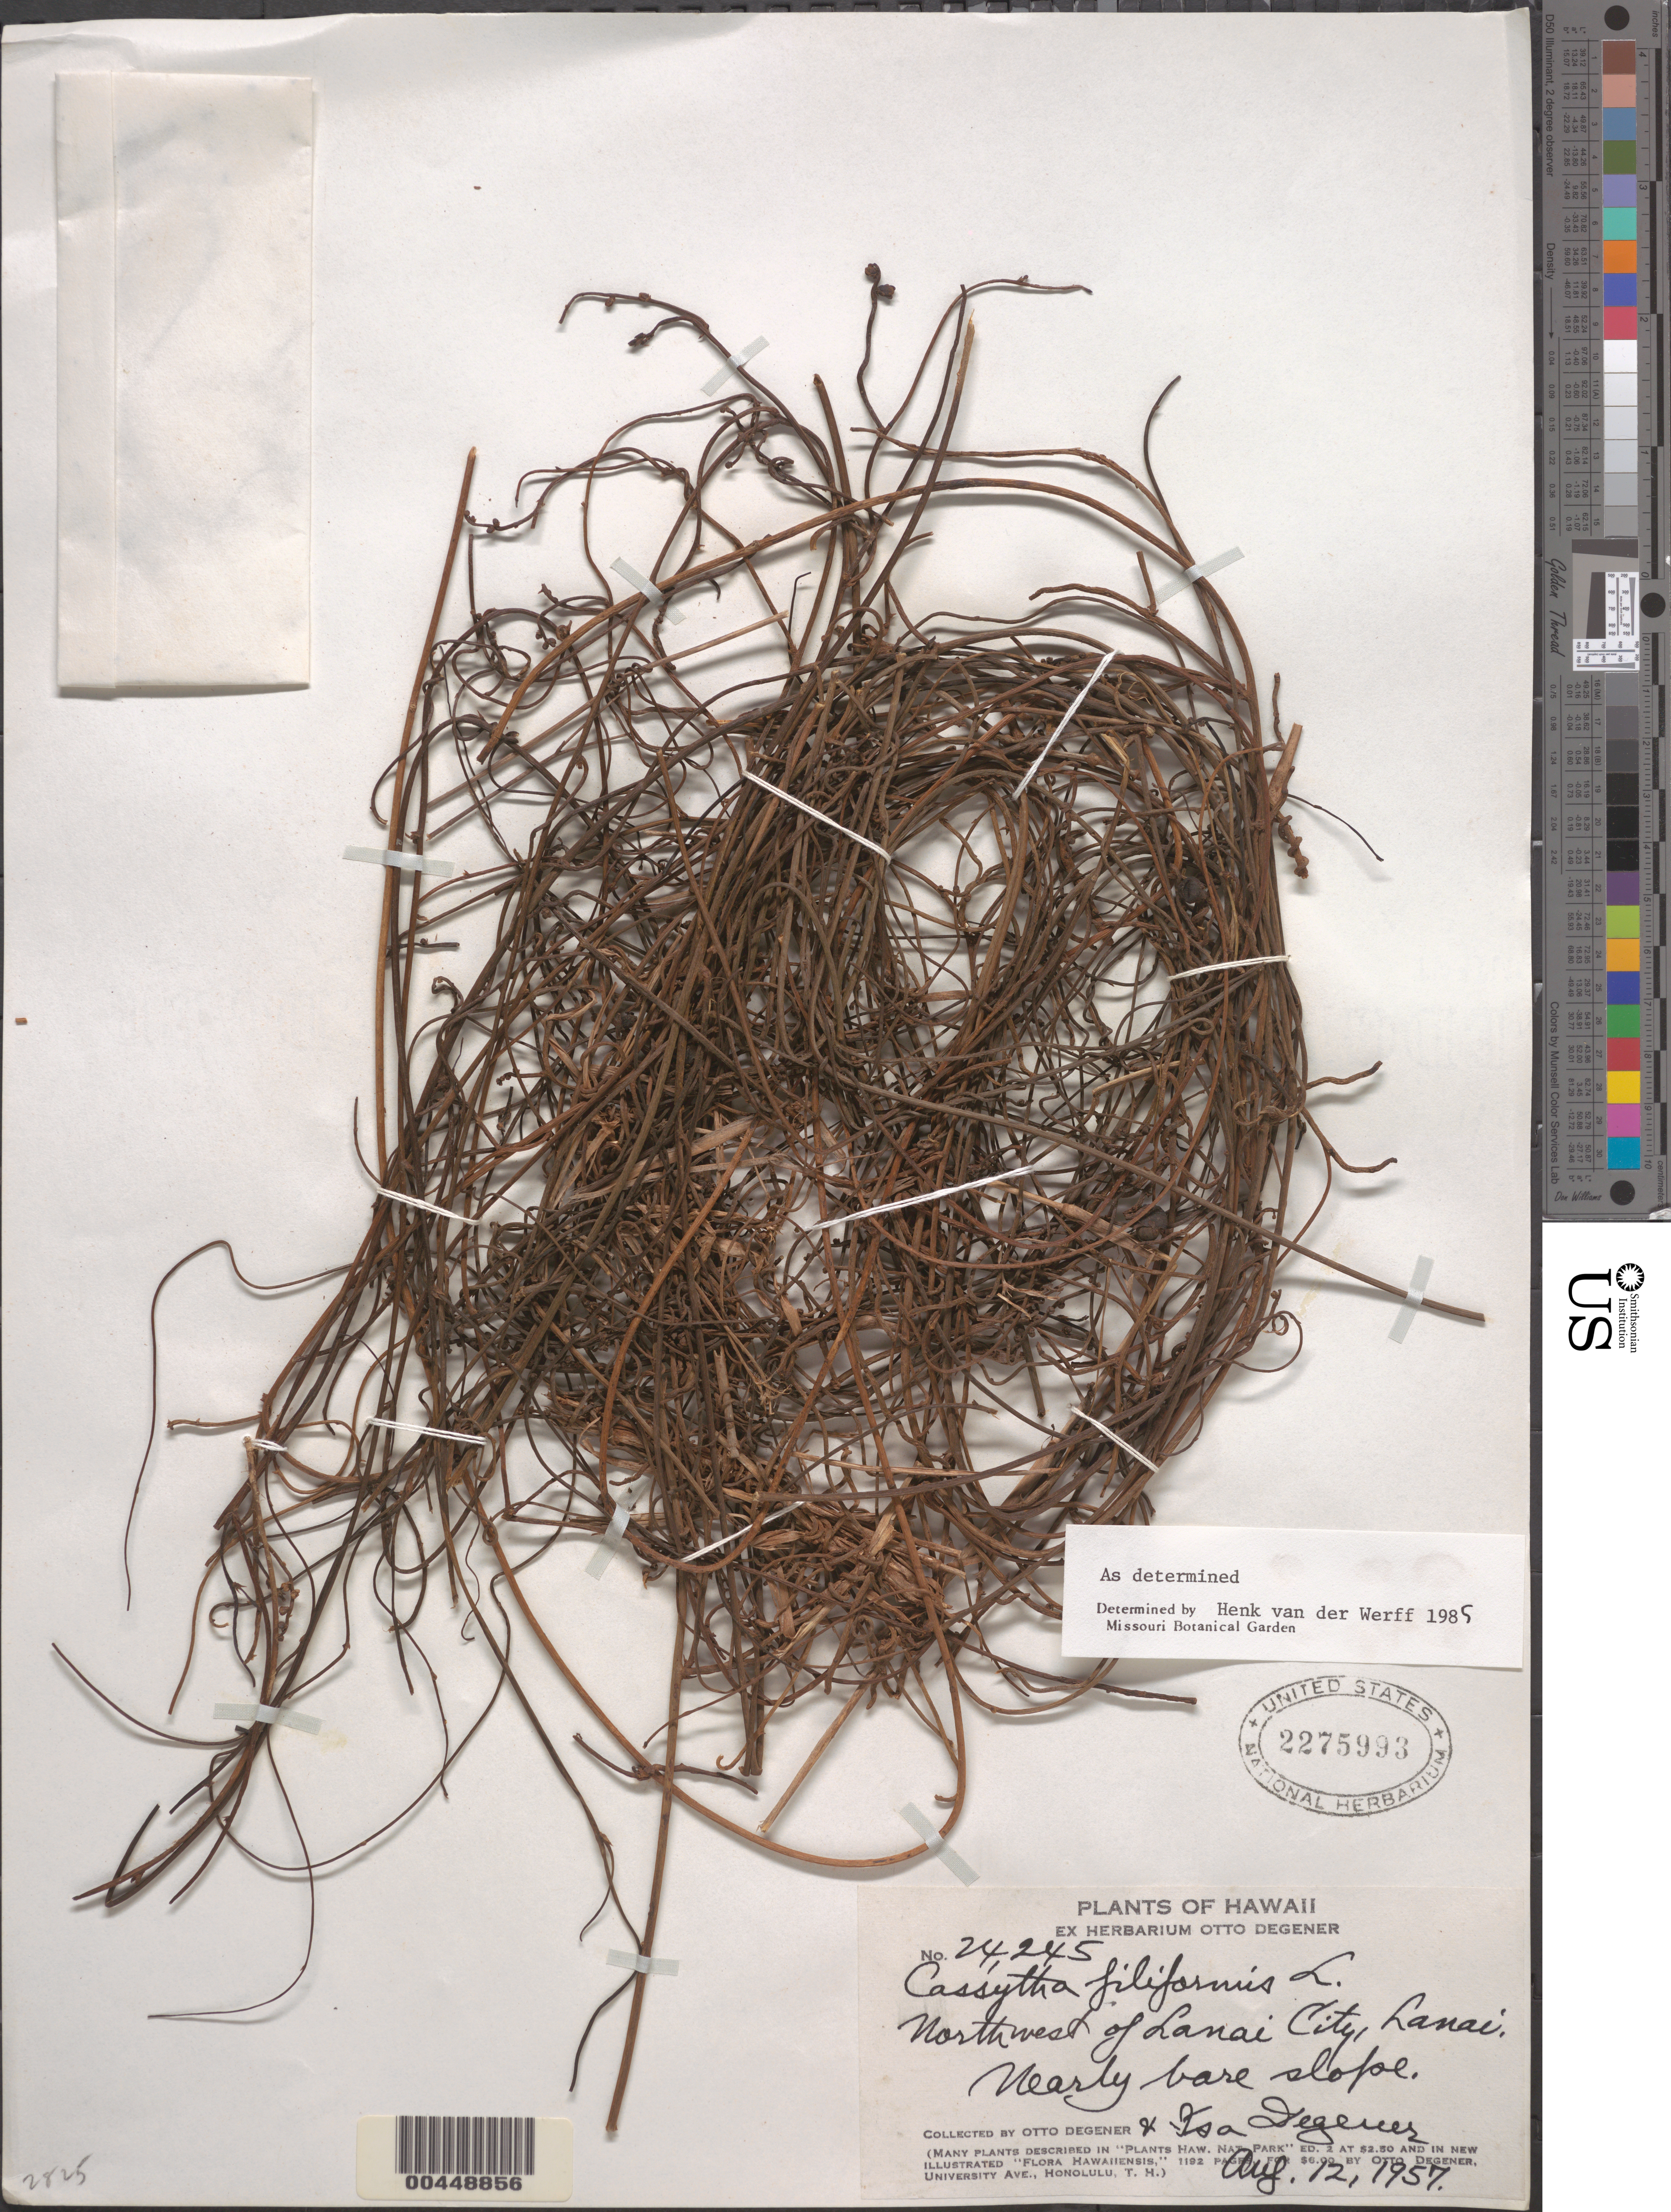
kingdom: Plantae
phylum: Tracheophyta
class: Magnoliopsida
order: Laurales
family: Lauraceae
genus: Cassytha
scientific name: Cassytha filiformis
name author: L.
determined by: van der Werff, H., (MO), Missouri Botanical Garden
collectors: O. Degener & I. Degener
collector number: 24245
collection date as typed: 12 Aug 1957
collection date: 1957-08-12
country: United States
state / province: Hawaii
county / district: Maui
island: Lana'i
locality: NE of Lanai City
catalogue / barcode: US 2275993